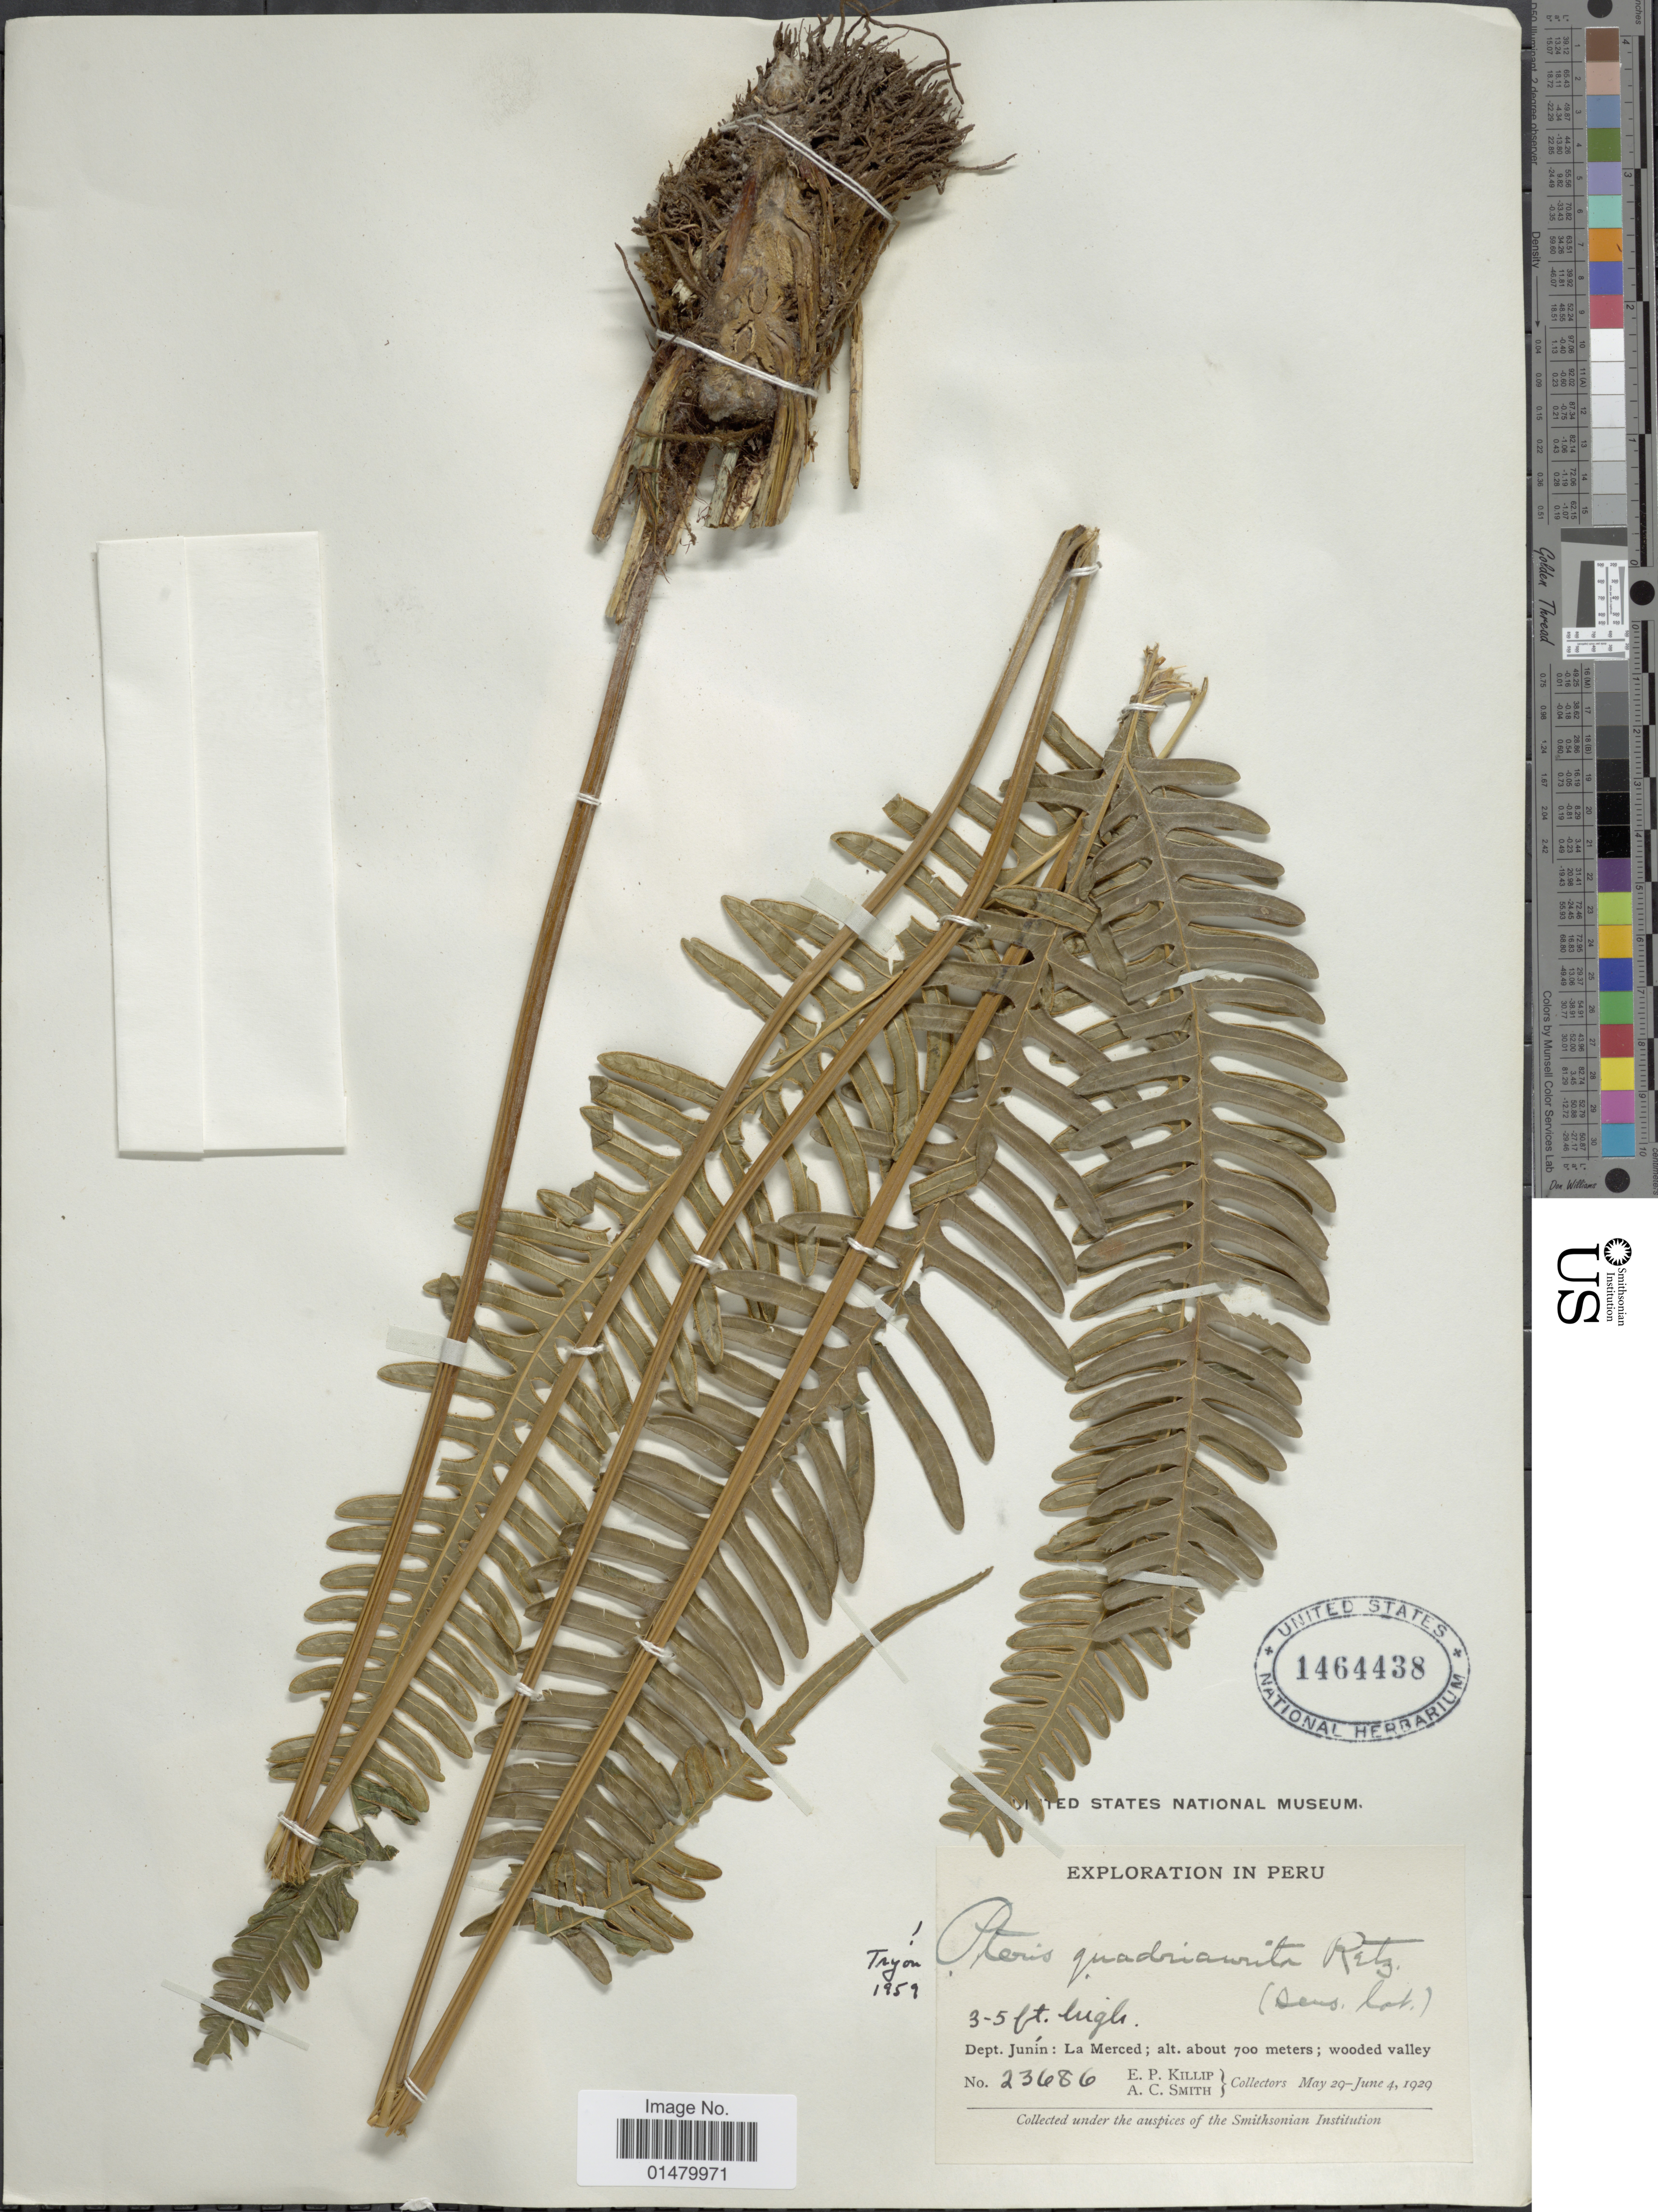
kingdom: Plantae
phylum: Tracheophyta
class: Polypodiopsida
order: Polypodiales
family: Pteridaceae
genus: Pteris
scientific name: Pteris quadriaurita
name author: Retz.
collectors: E. P. Killip & A. C. Smith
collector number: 23686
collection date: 1929-05-29/1929-06-04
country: Peru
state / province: Junín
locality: Dept. Junin: La Merced.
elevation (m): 700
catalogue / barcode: US 1464438